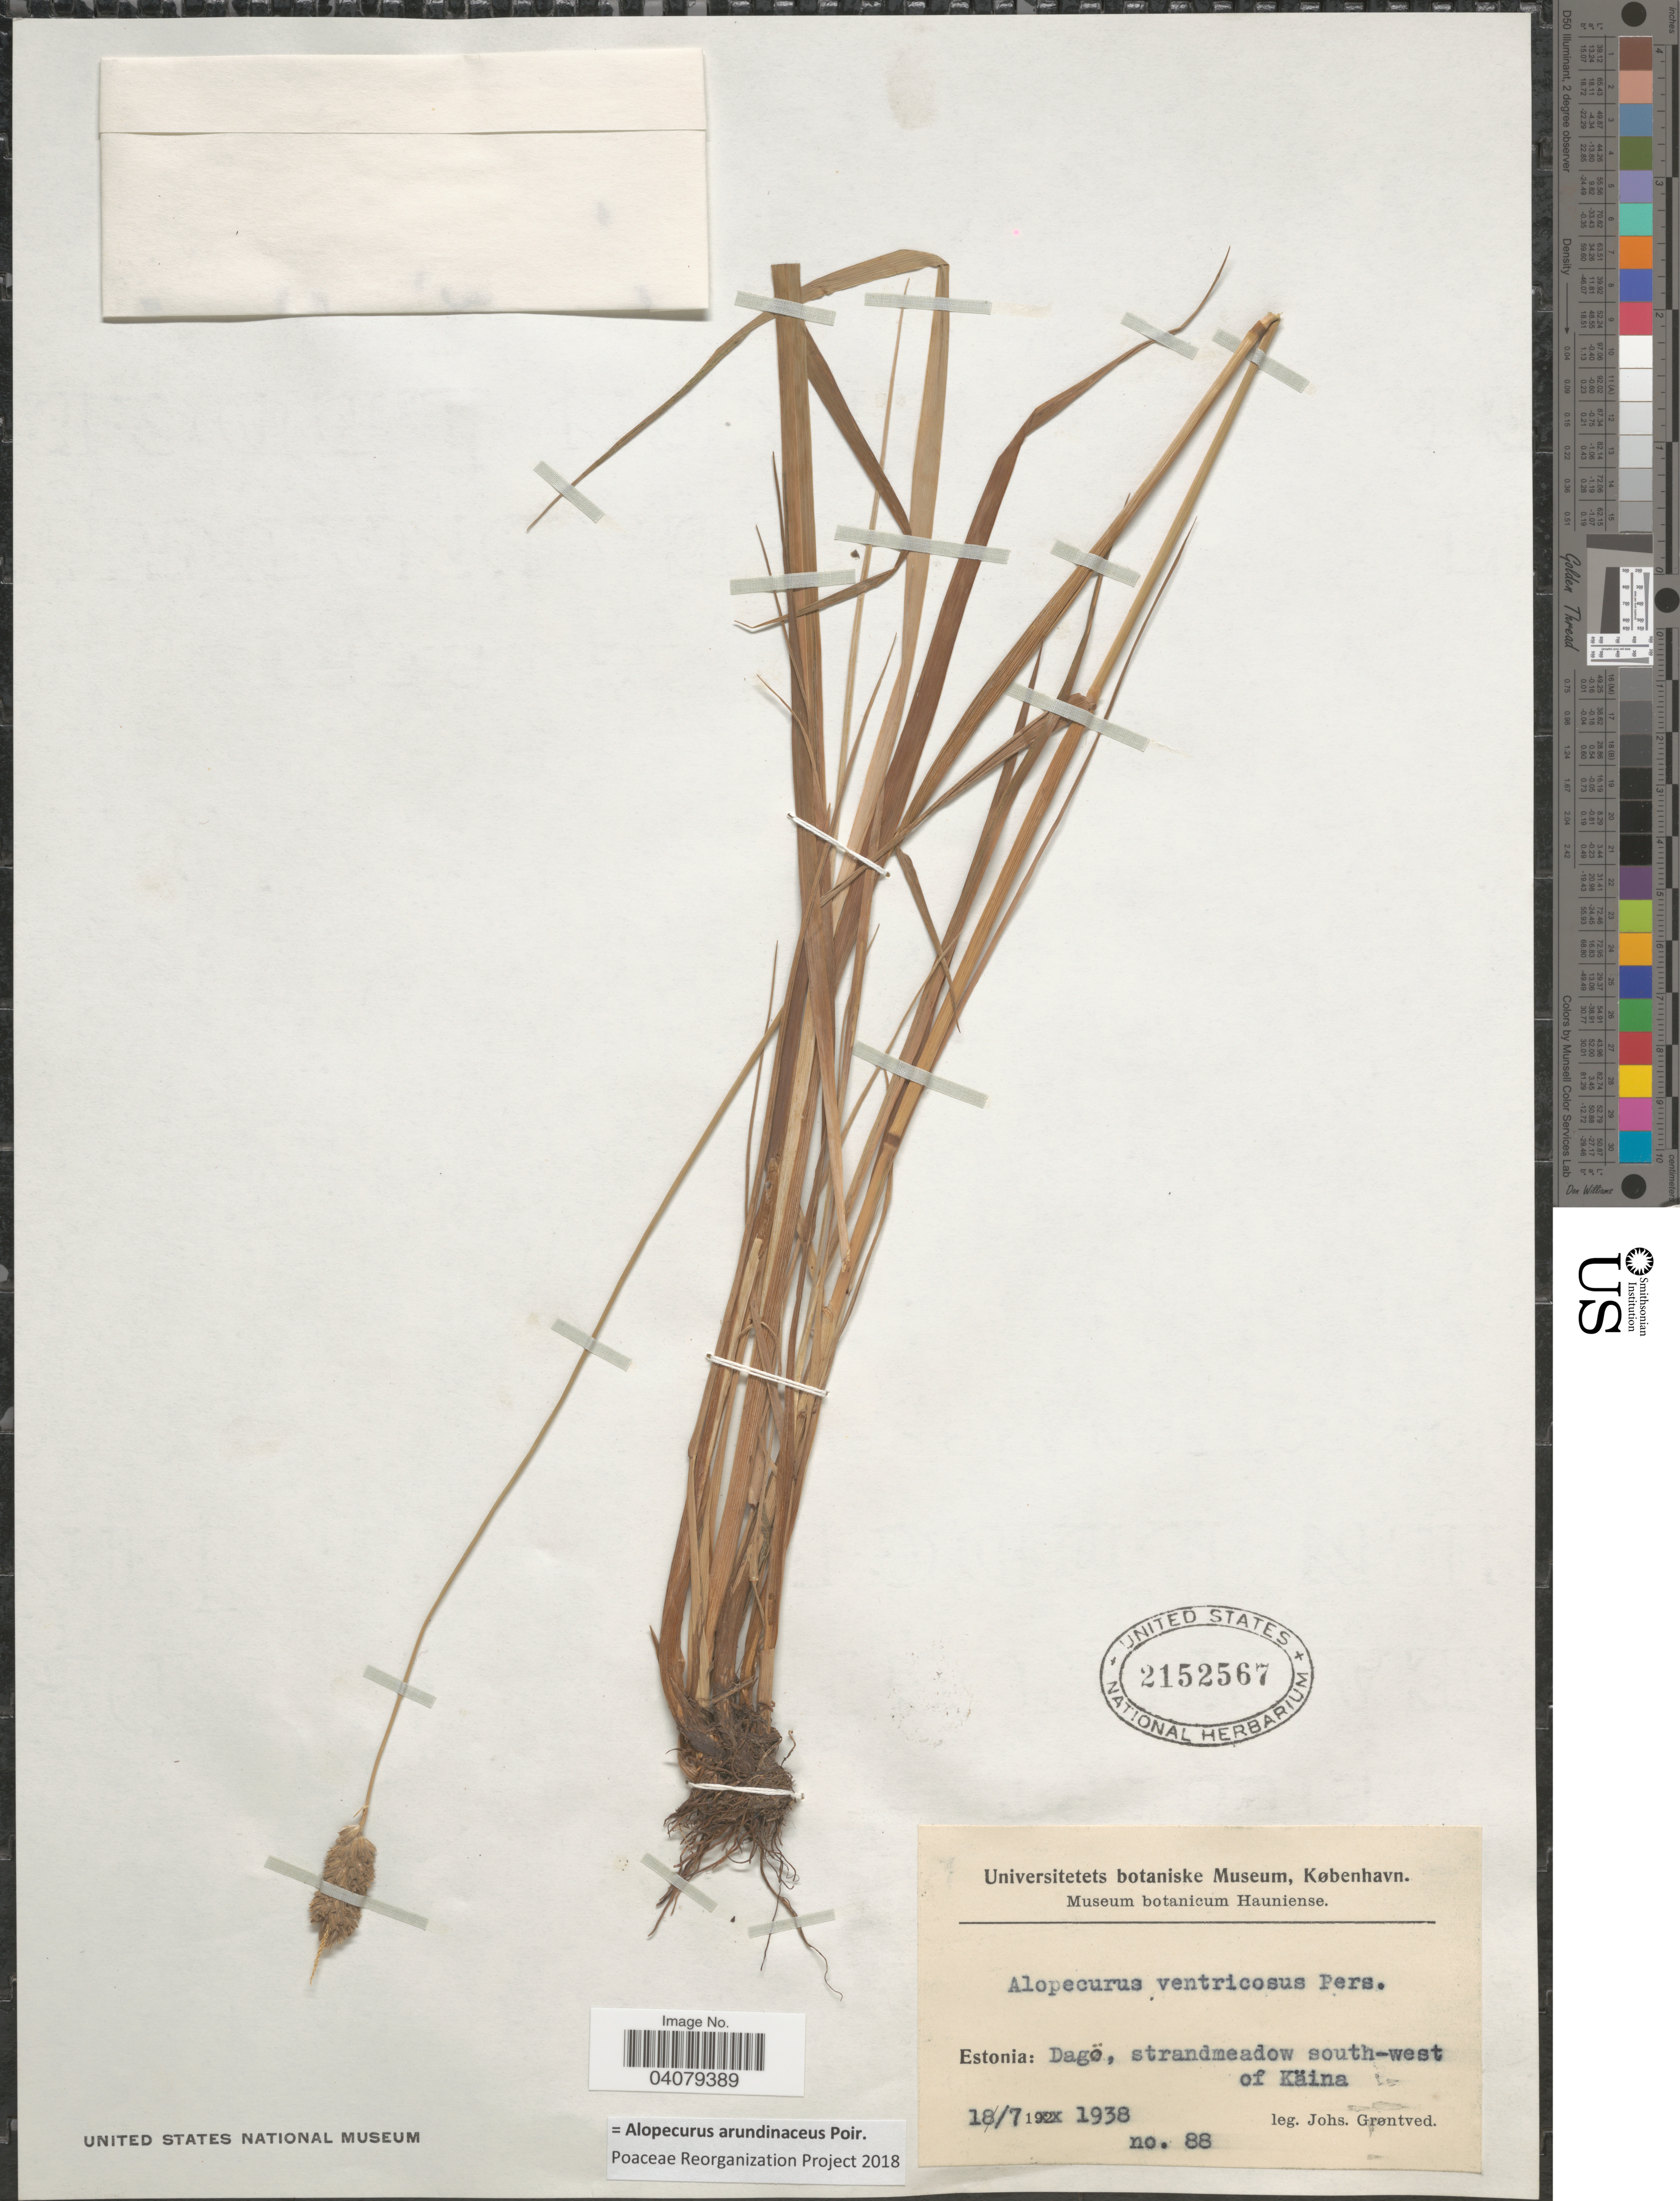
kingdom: Plantae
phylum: Tracheophyta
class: Liliopsida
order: Poales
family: Poaceae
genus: Alopecurus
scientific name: Alopecurus arundinaceus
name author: Poir.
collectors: J. Grøntved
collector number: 88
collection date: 1938-07-18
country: Estonia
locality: Dagö, strandmeadow south-west of Käina.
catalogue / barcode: US 2152567